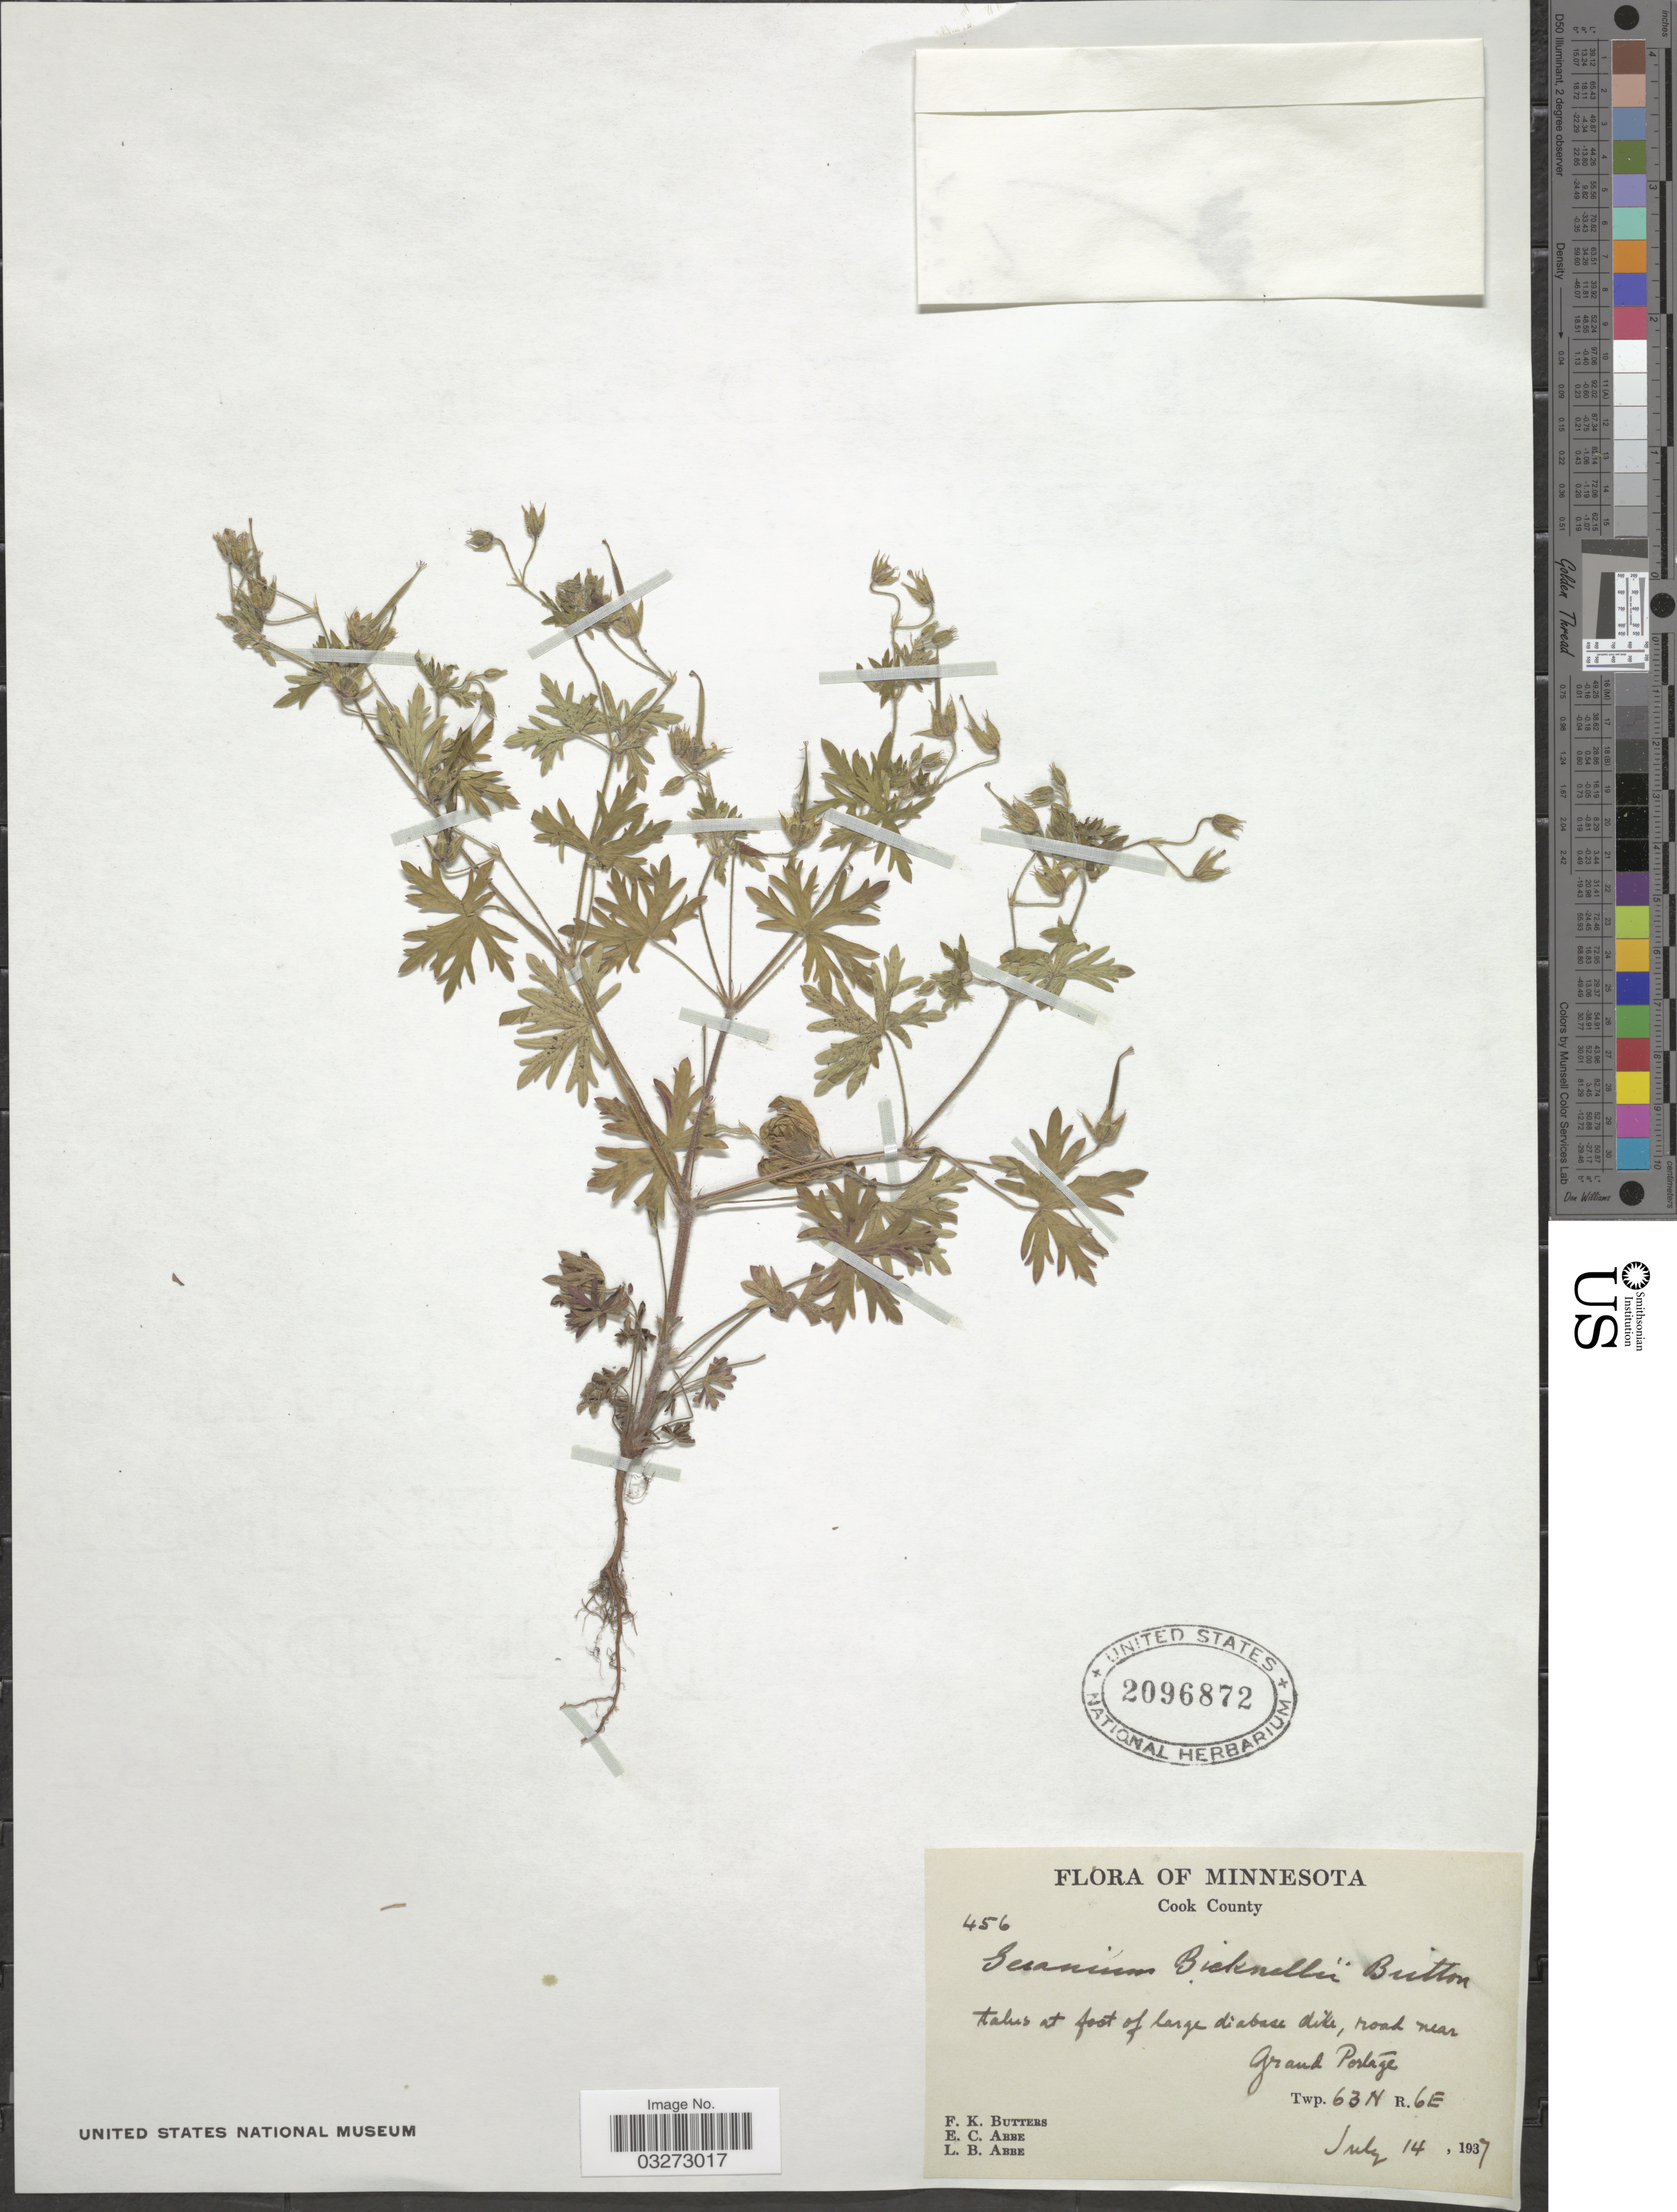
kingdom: Plantae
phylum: Tracheophyta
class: Magnoliopsida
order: Geraniales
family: Geraniaceae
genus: Geranium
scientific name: Geranium bicknellii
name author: Britton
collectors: F. K. Butters, E. C. Abbe & L. B. Abbe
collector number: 456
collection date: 1937-07-14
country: United States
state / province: Minnesota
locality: Cook County, road near Grand Portage, Twp. 63N R. 6E.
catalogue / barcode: US 2096872